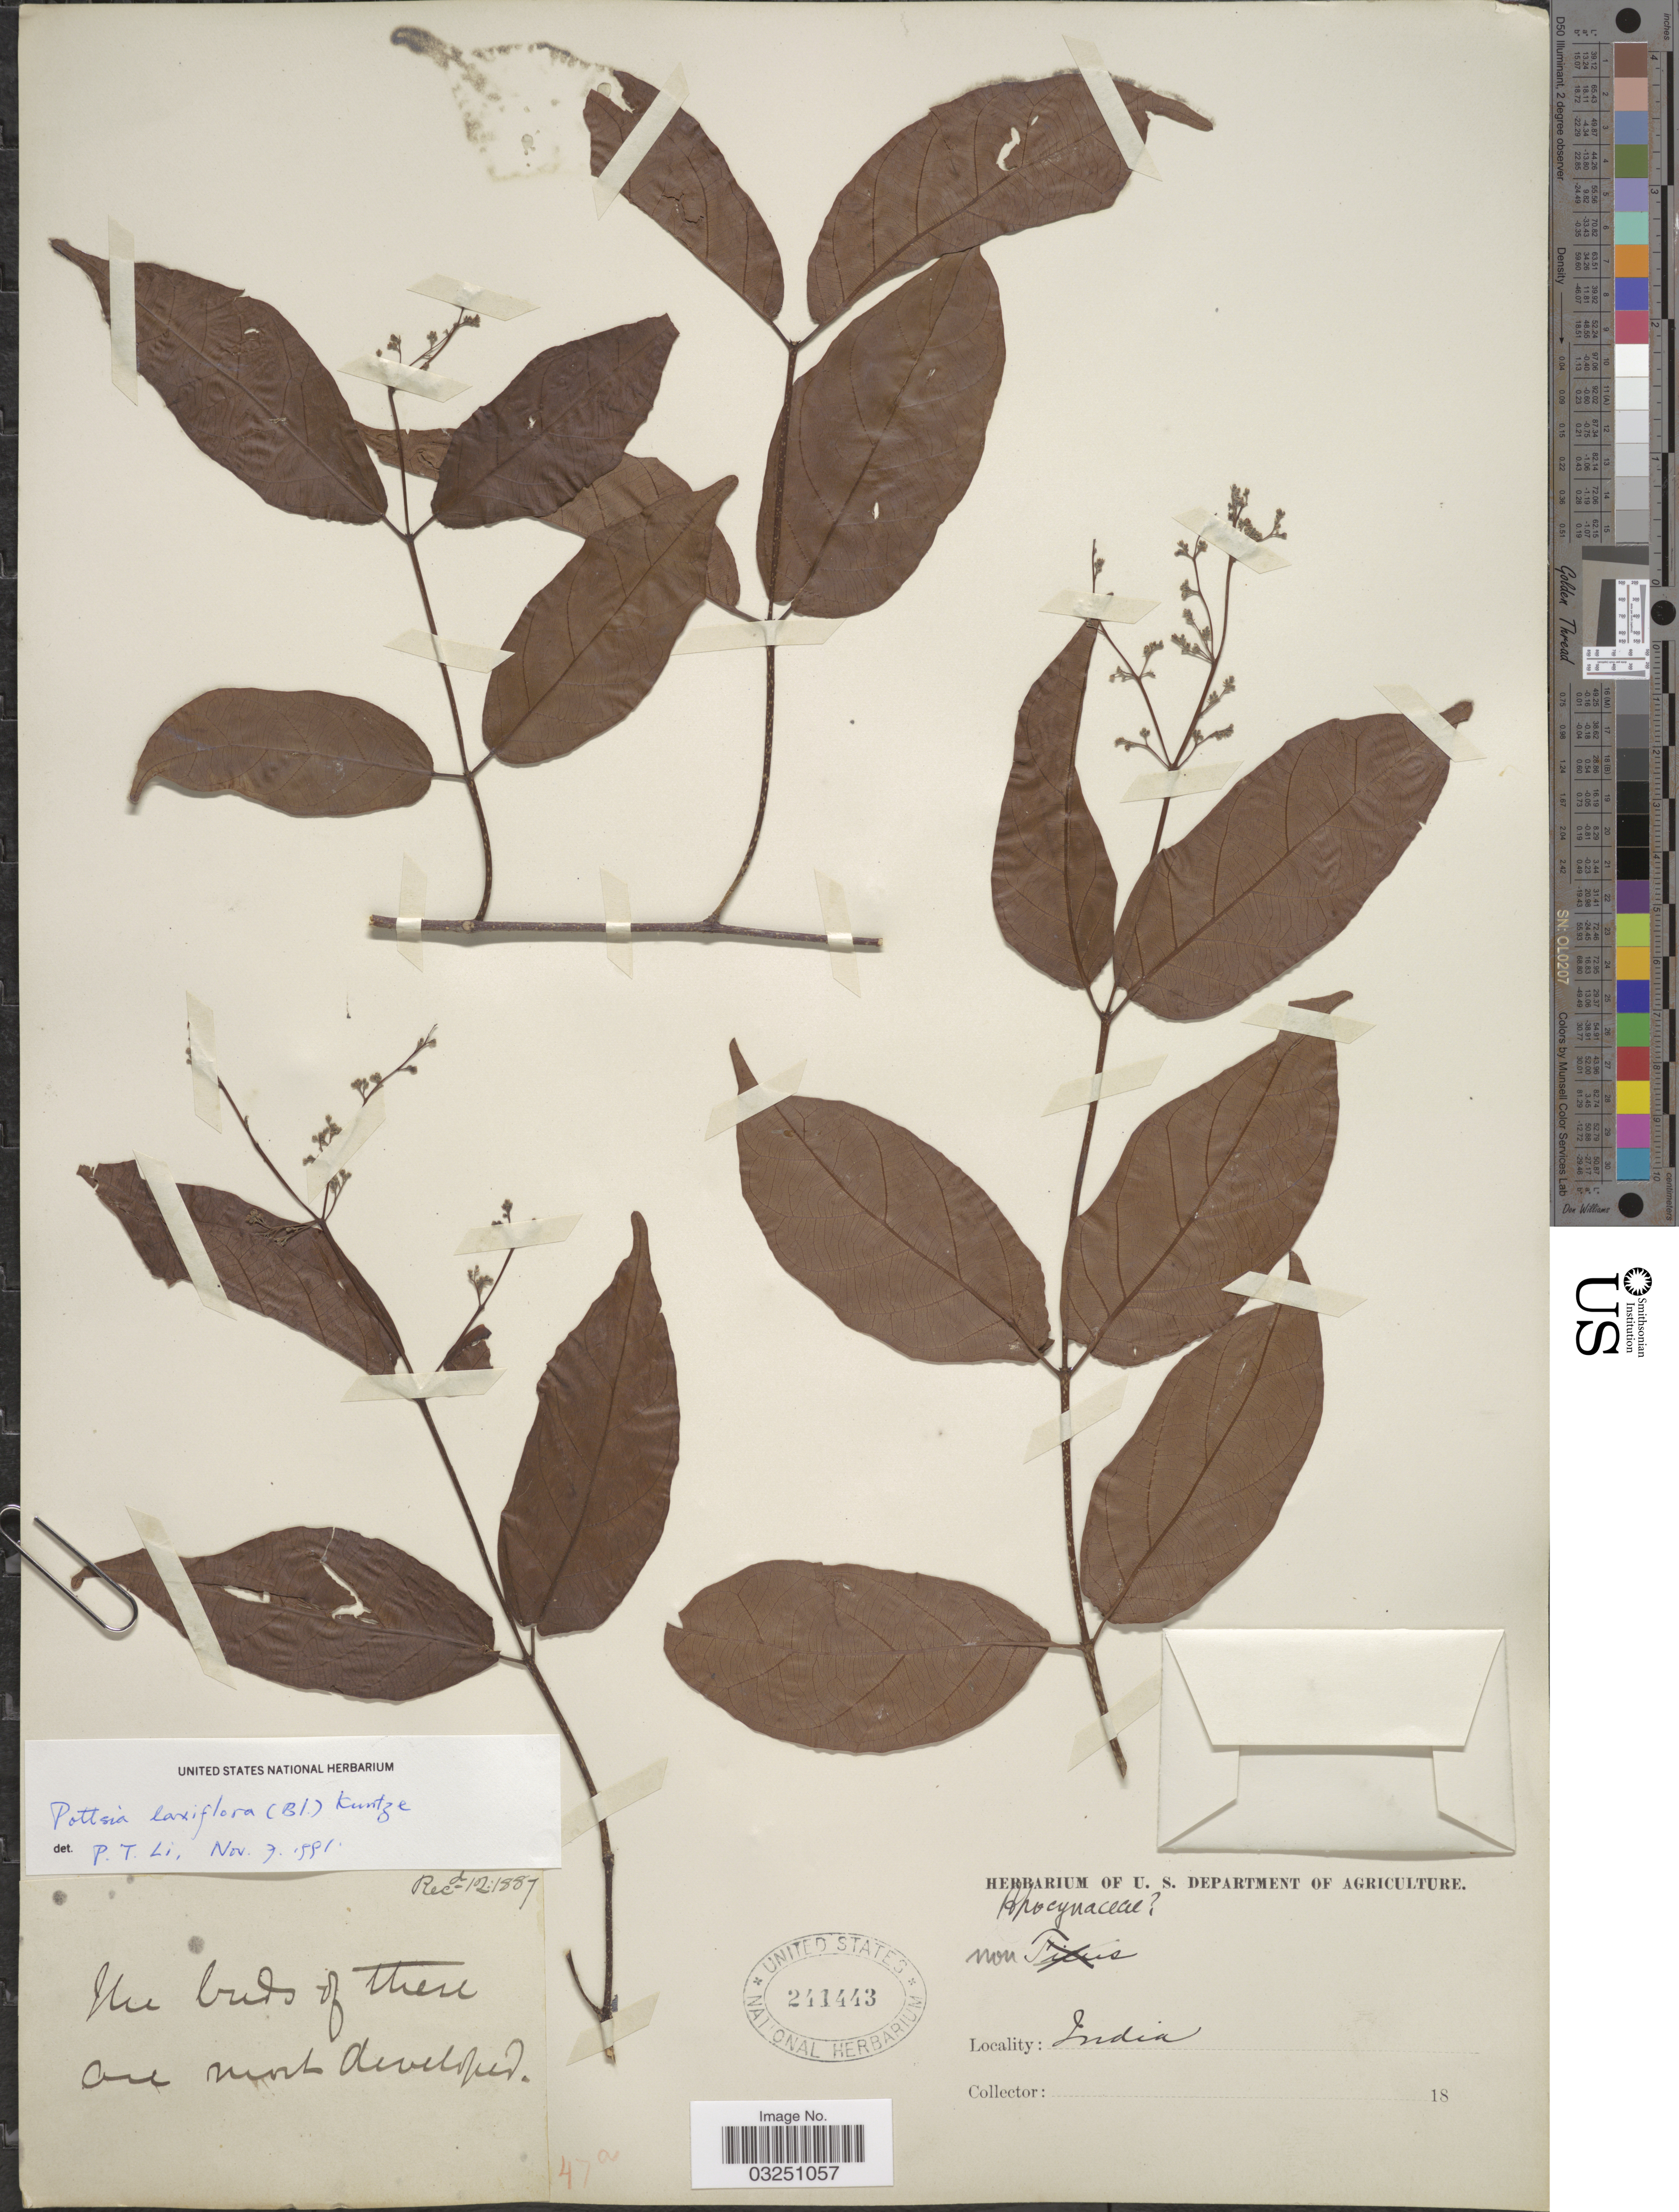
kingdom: Plantae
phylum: Tracheophyta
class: Magnoliopsida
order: Gentianales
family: Apocynaceae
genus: Pottsia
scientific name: Pottsia laxiflora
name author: (Blume) Kuntze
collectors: U.S. Department of Agriculture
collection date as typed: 18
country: India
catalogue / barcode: US 241443